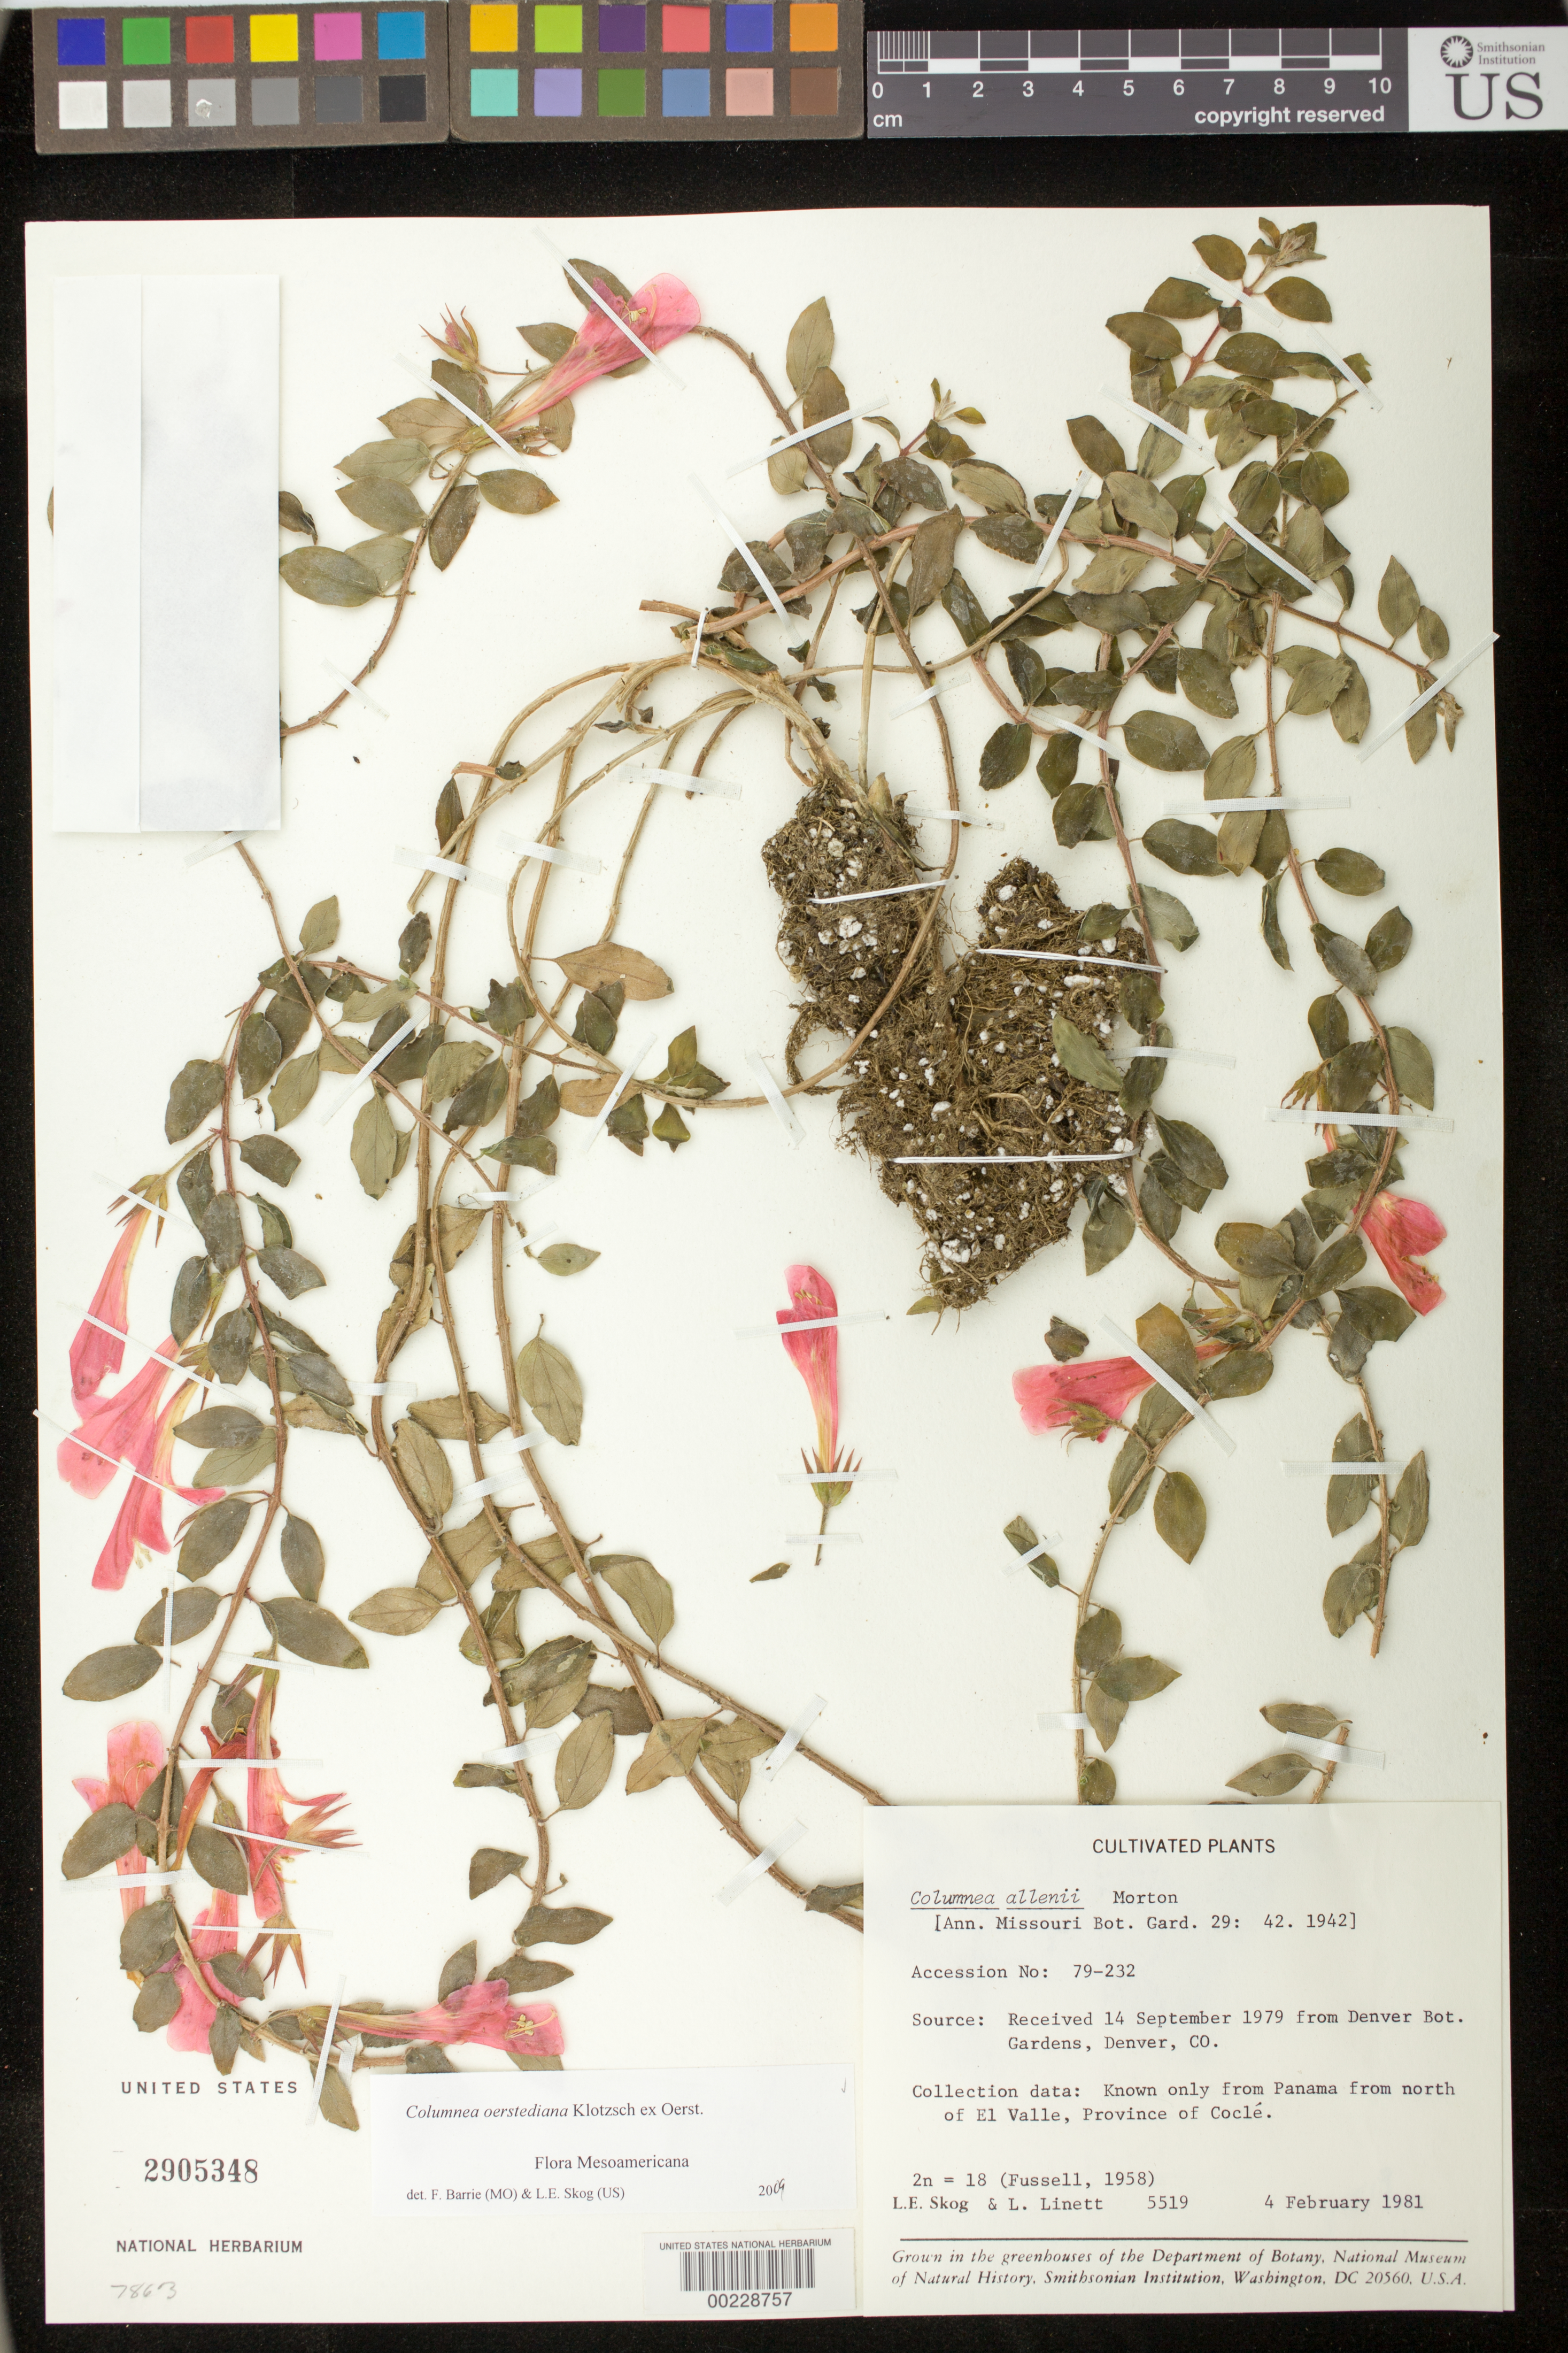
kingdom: Plantae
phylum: Tracheophyta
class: Magnoliopsida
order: Lamiales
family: Gesneriaceae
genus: Columnea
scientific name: Columnea oerstediana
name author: Klotzsch ex Oerst.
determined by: Barrie, F. R.; Skog, Laurence E.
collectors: L. E. Skog & L. Linett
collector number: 5519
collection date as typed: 04 Feb 1981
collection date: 1981-02-04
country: Panama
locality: Grown in the greenhouses of the Dept. of Botany, National Museum of Natural History, Smithsonian Institution, Washington, DC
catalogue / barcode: US 2905348